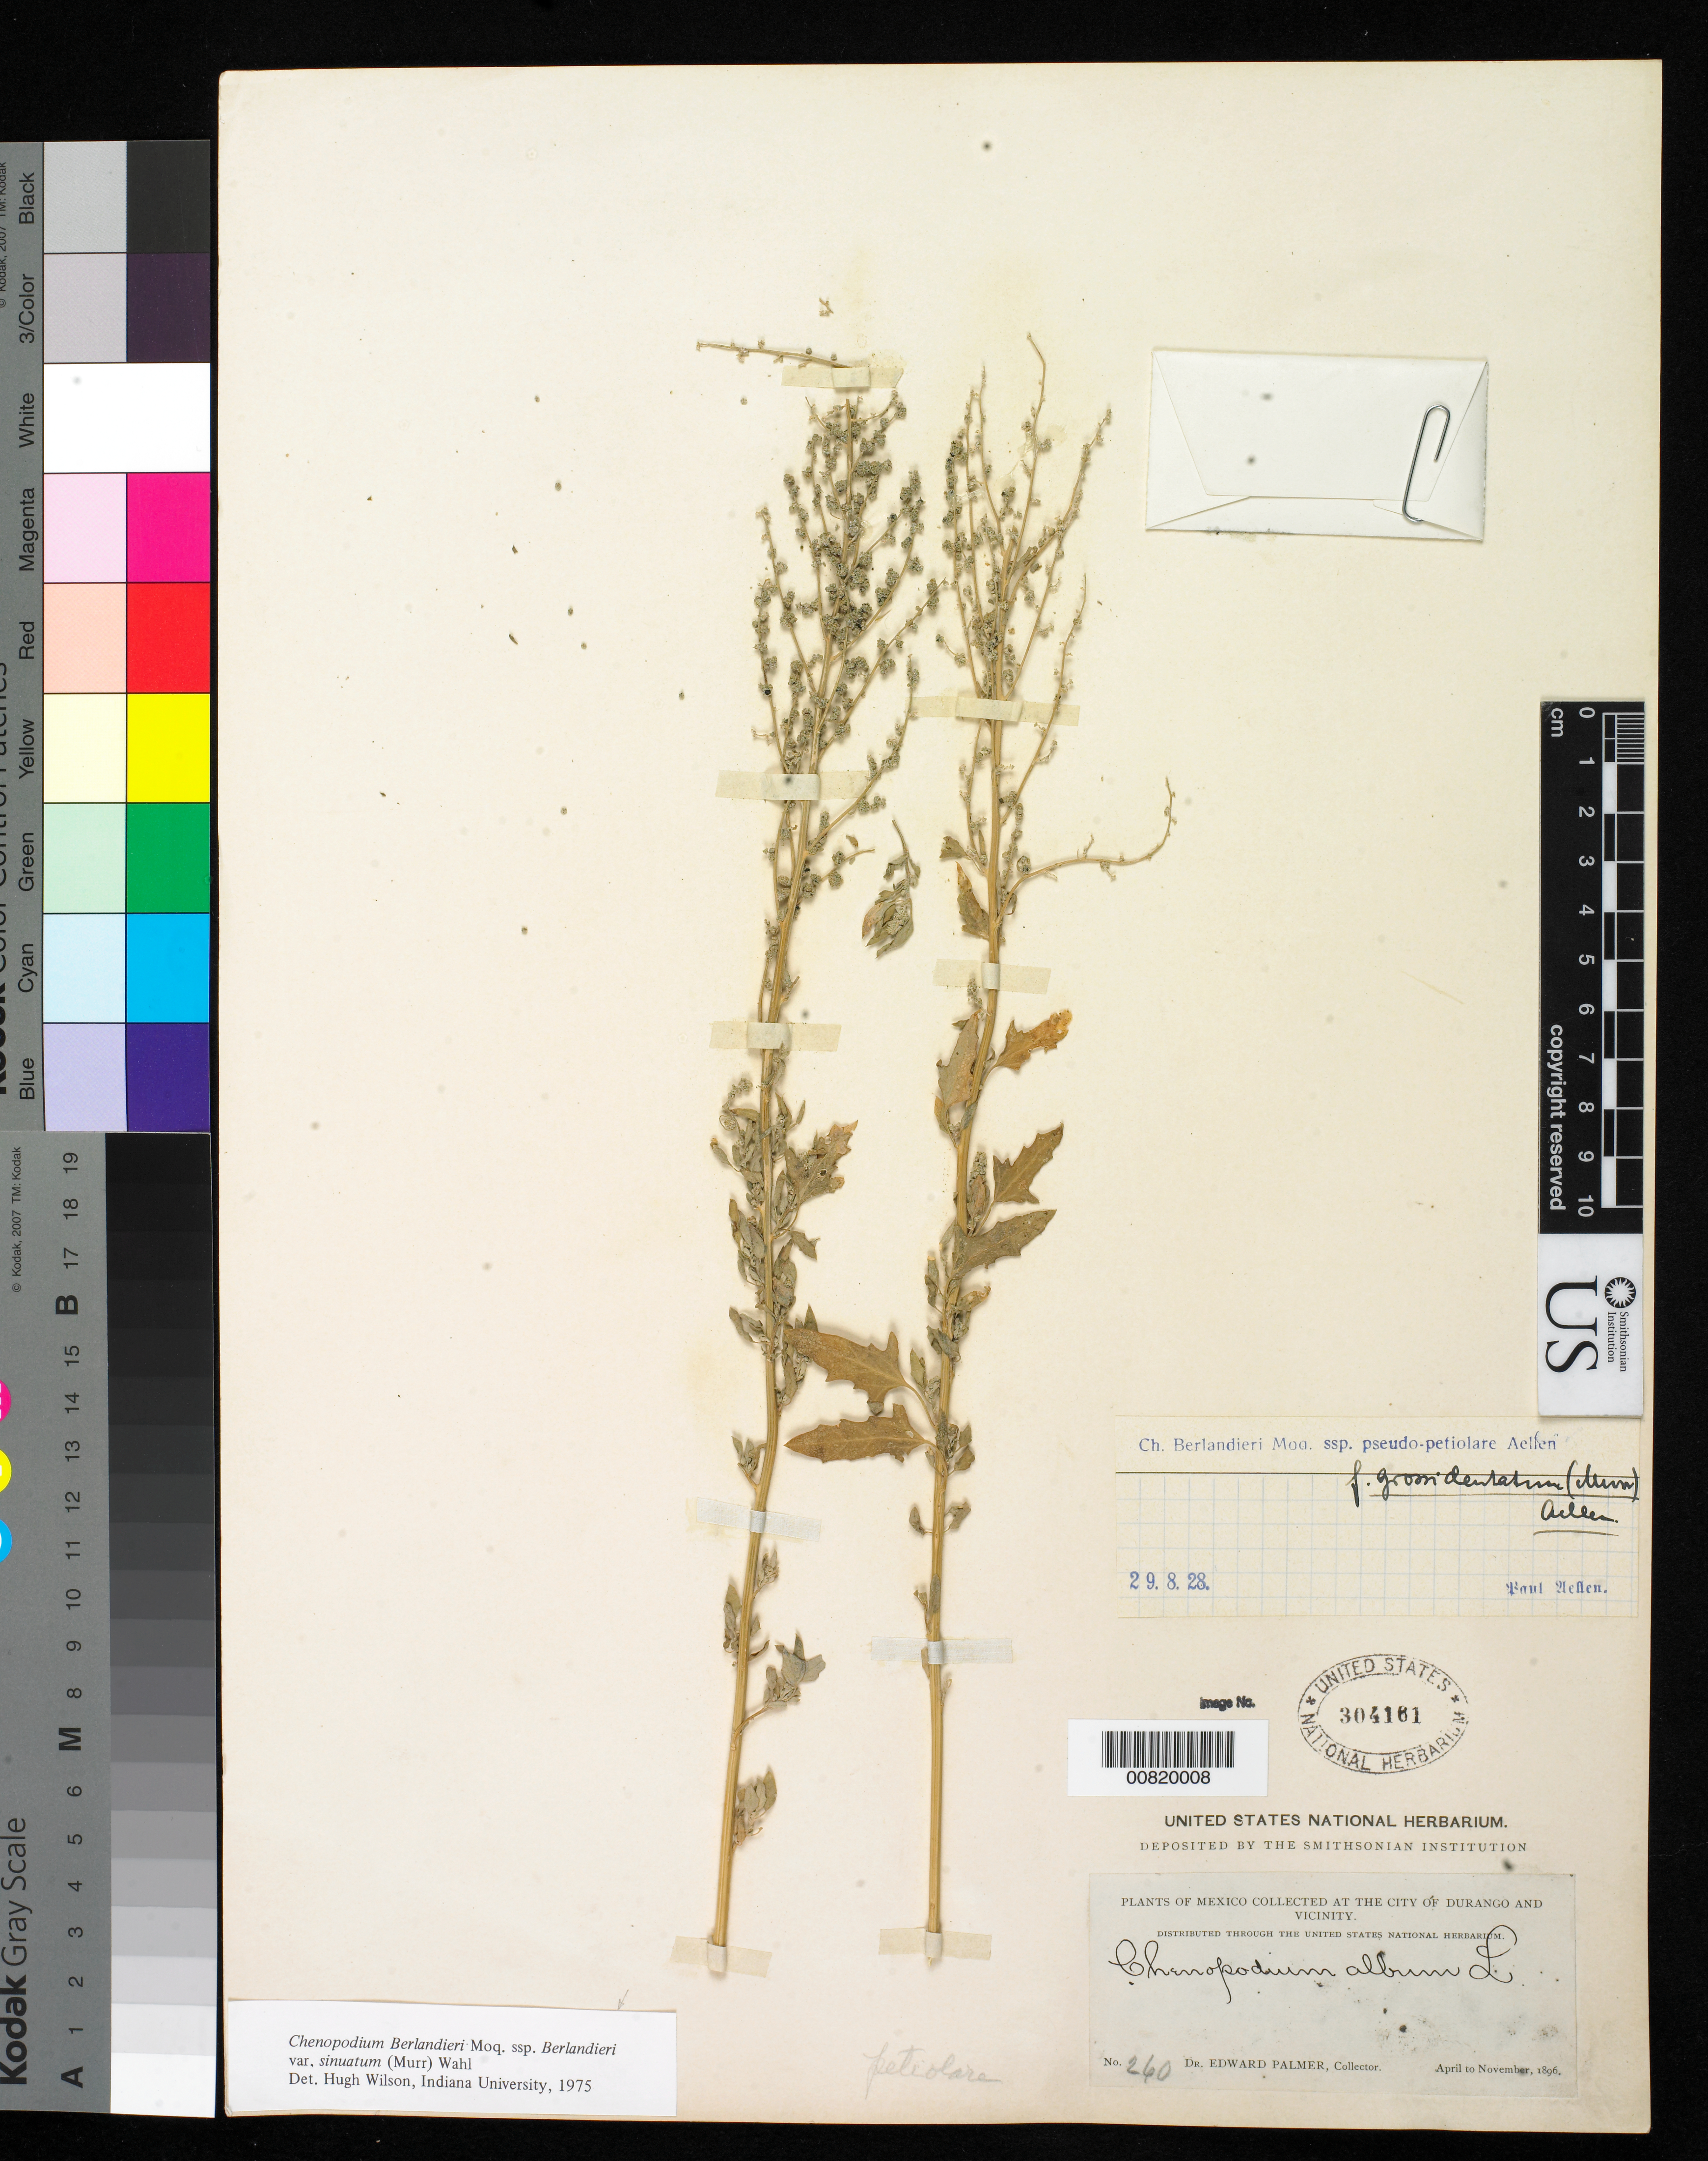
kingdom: Plantae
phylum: Tracheophyta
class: Magnoliopsida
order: Caryophyllales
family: Amaranthaceae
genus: Chenopodium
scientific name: Chenopodium berlandieri subsp. berlandieri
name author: Moq.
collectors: E. Palmer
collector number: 260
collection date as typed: Apr 1896 to -- Nov 1896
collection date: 1896-04/1896-11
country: Mexico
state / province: Durango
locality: City of Durango and vicinity.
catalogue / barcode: US 304161